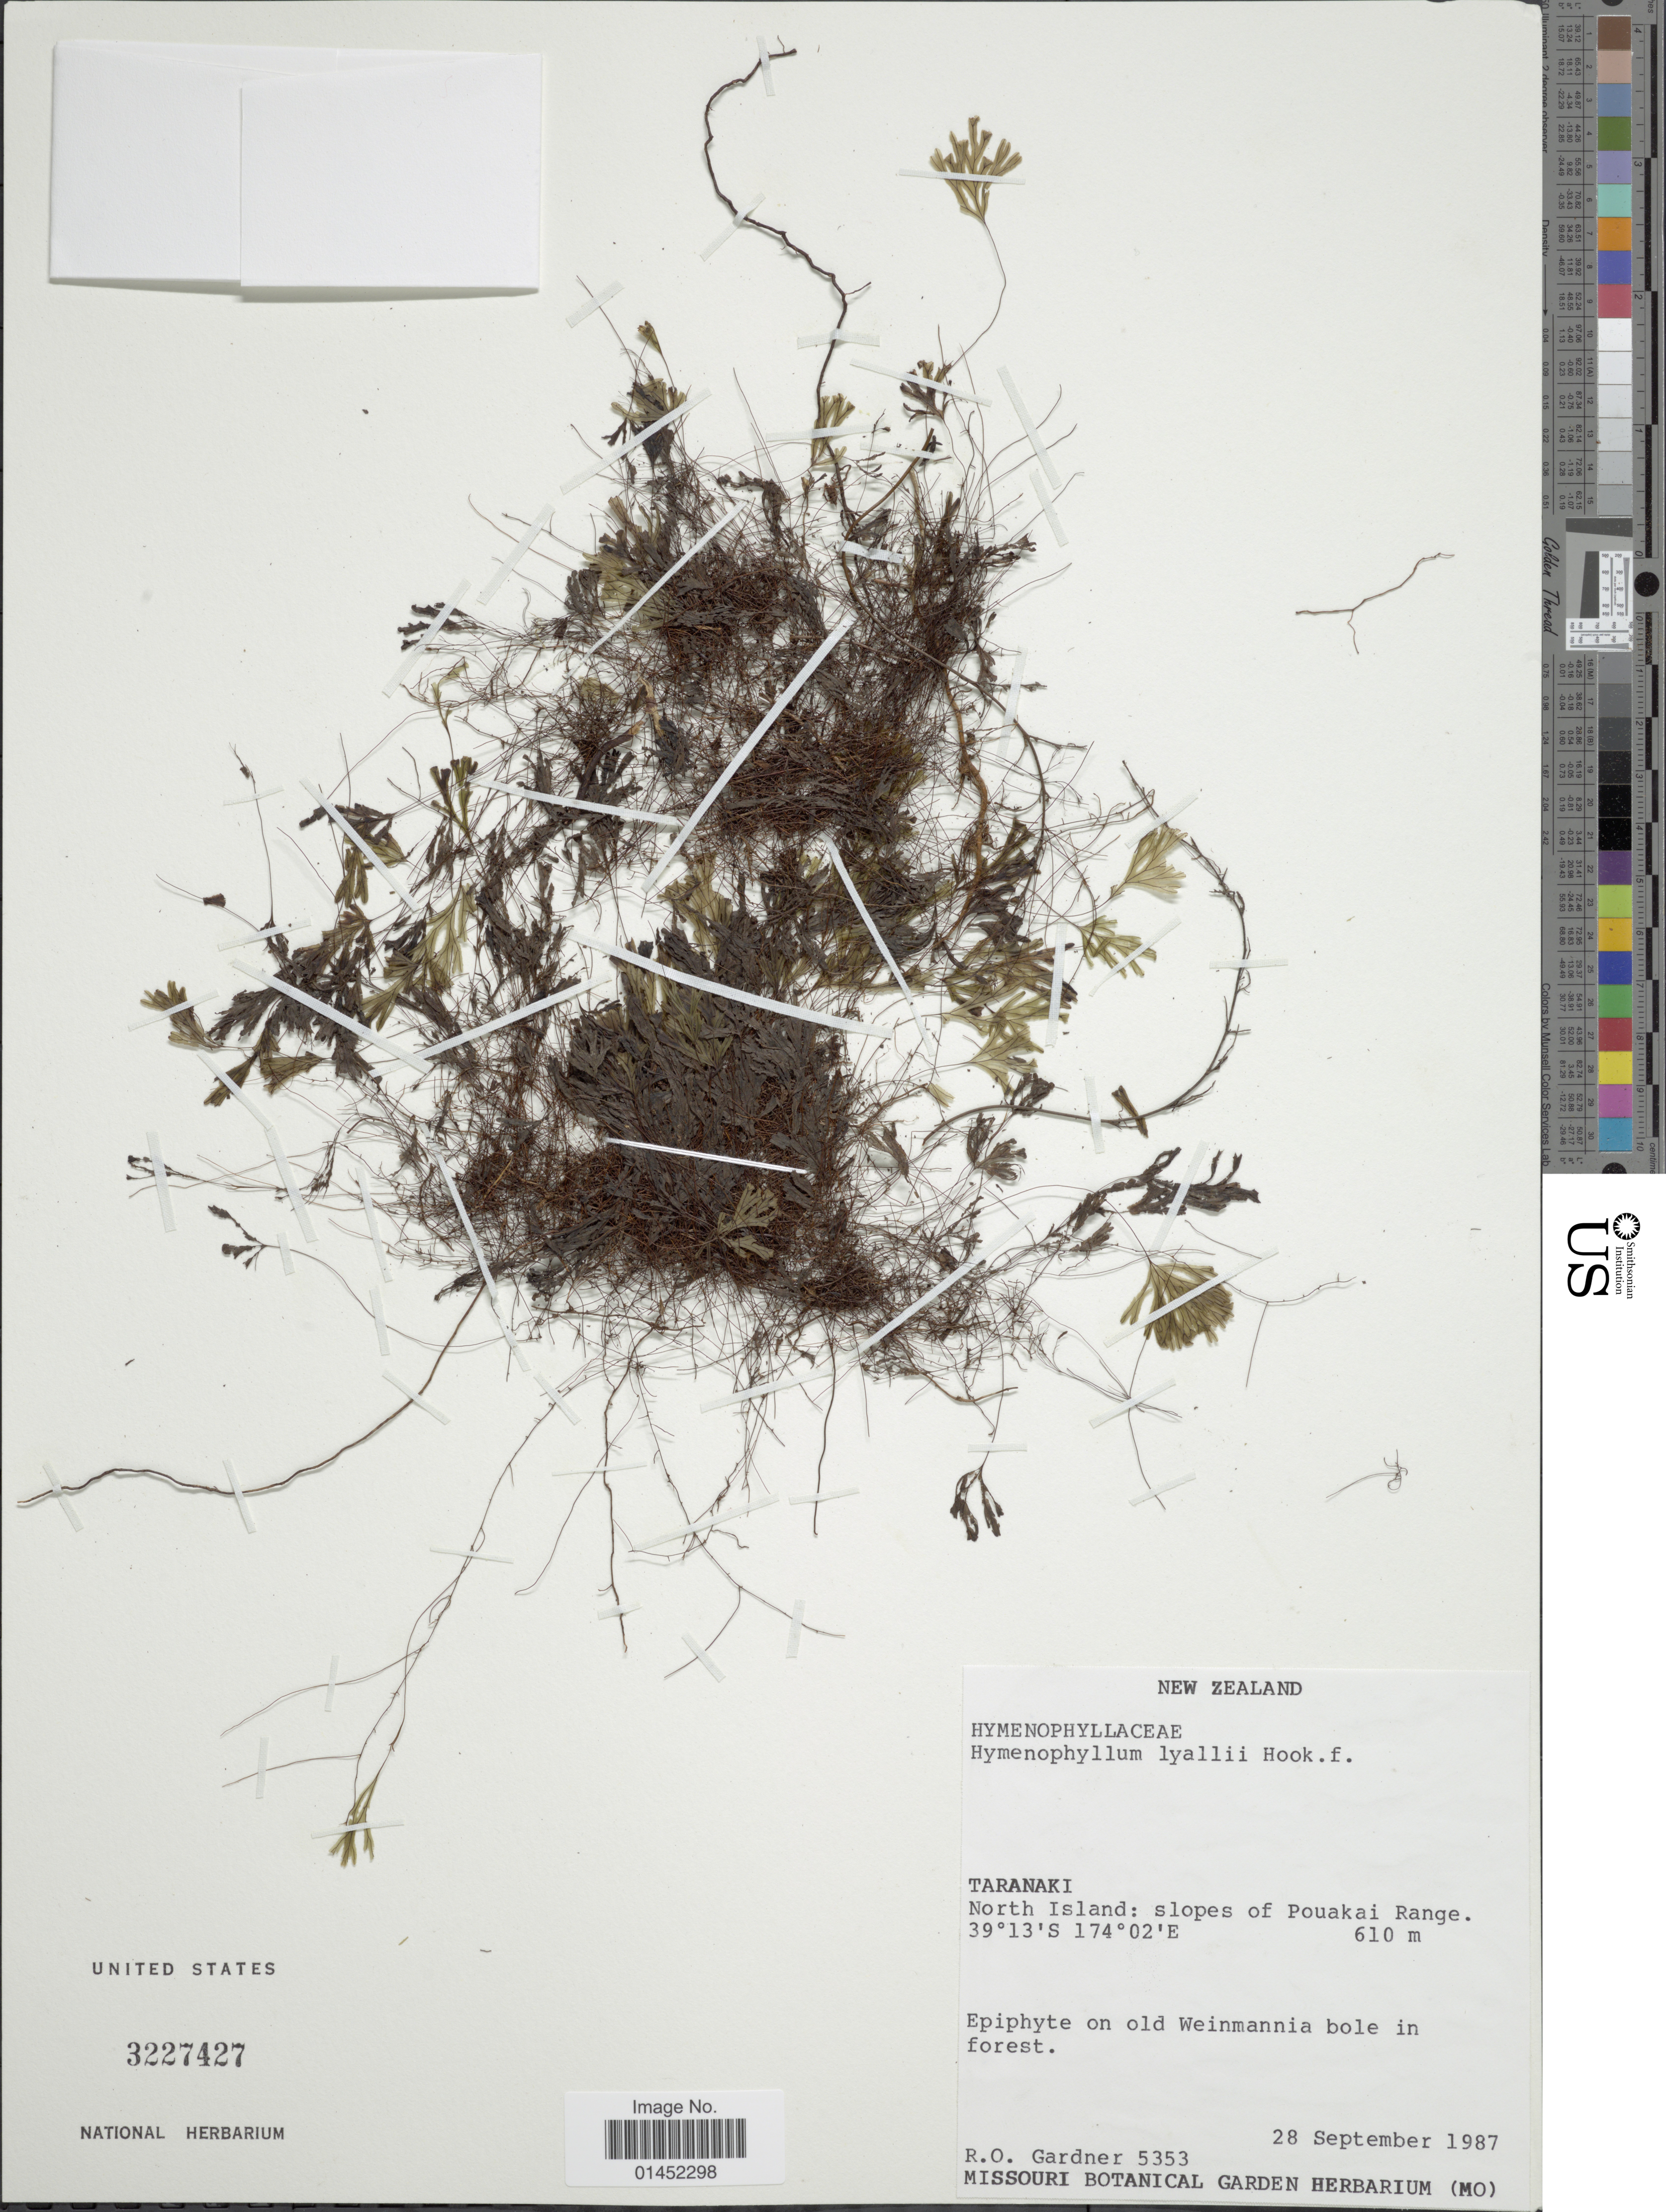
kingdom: Plantae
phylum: Tracheophyta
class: Polypodiopsida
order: Hymenophyllales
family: Hymenophyllaceae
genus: Hymenophyllum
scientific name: Hymenophyllum lyallii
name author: Hook. f.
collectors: R. O. Gardner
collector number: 5353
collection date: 1987-09-28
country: New Zealand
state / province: Taranaki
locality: North Island: slopes Pouakai Range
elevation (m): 610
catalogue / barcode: US 3227427